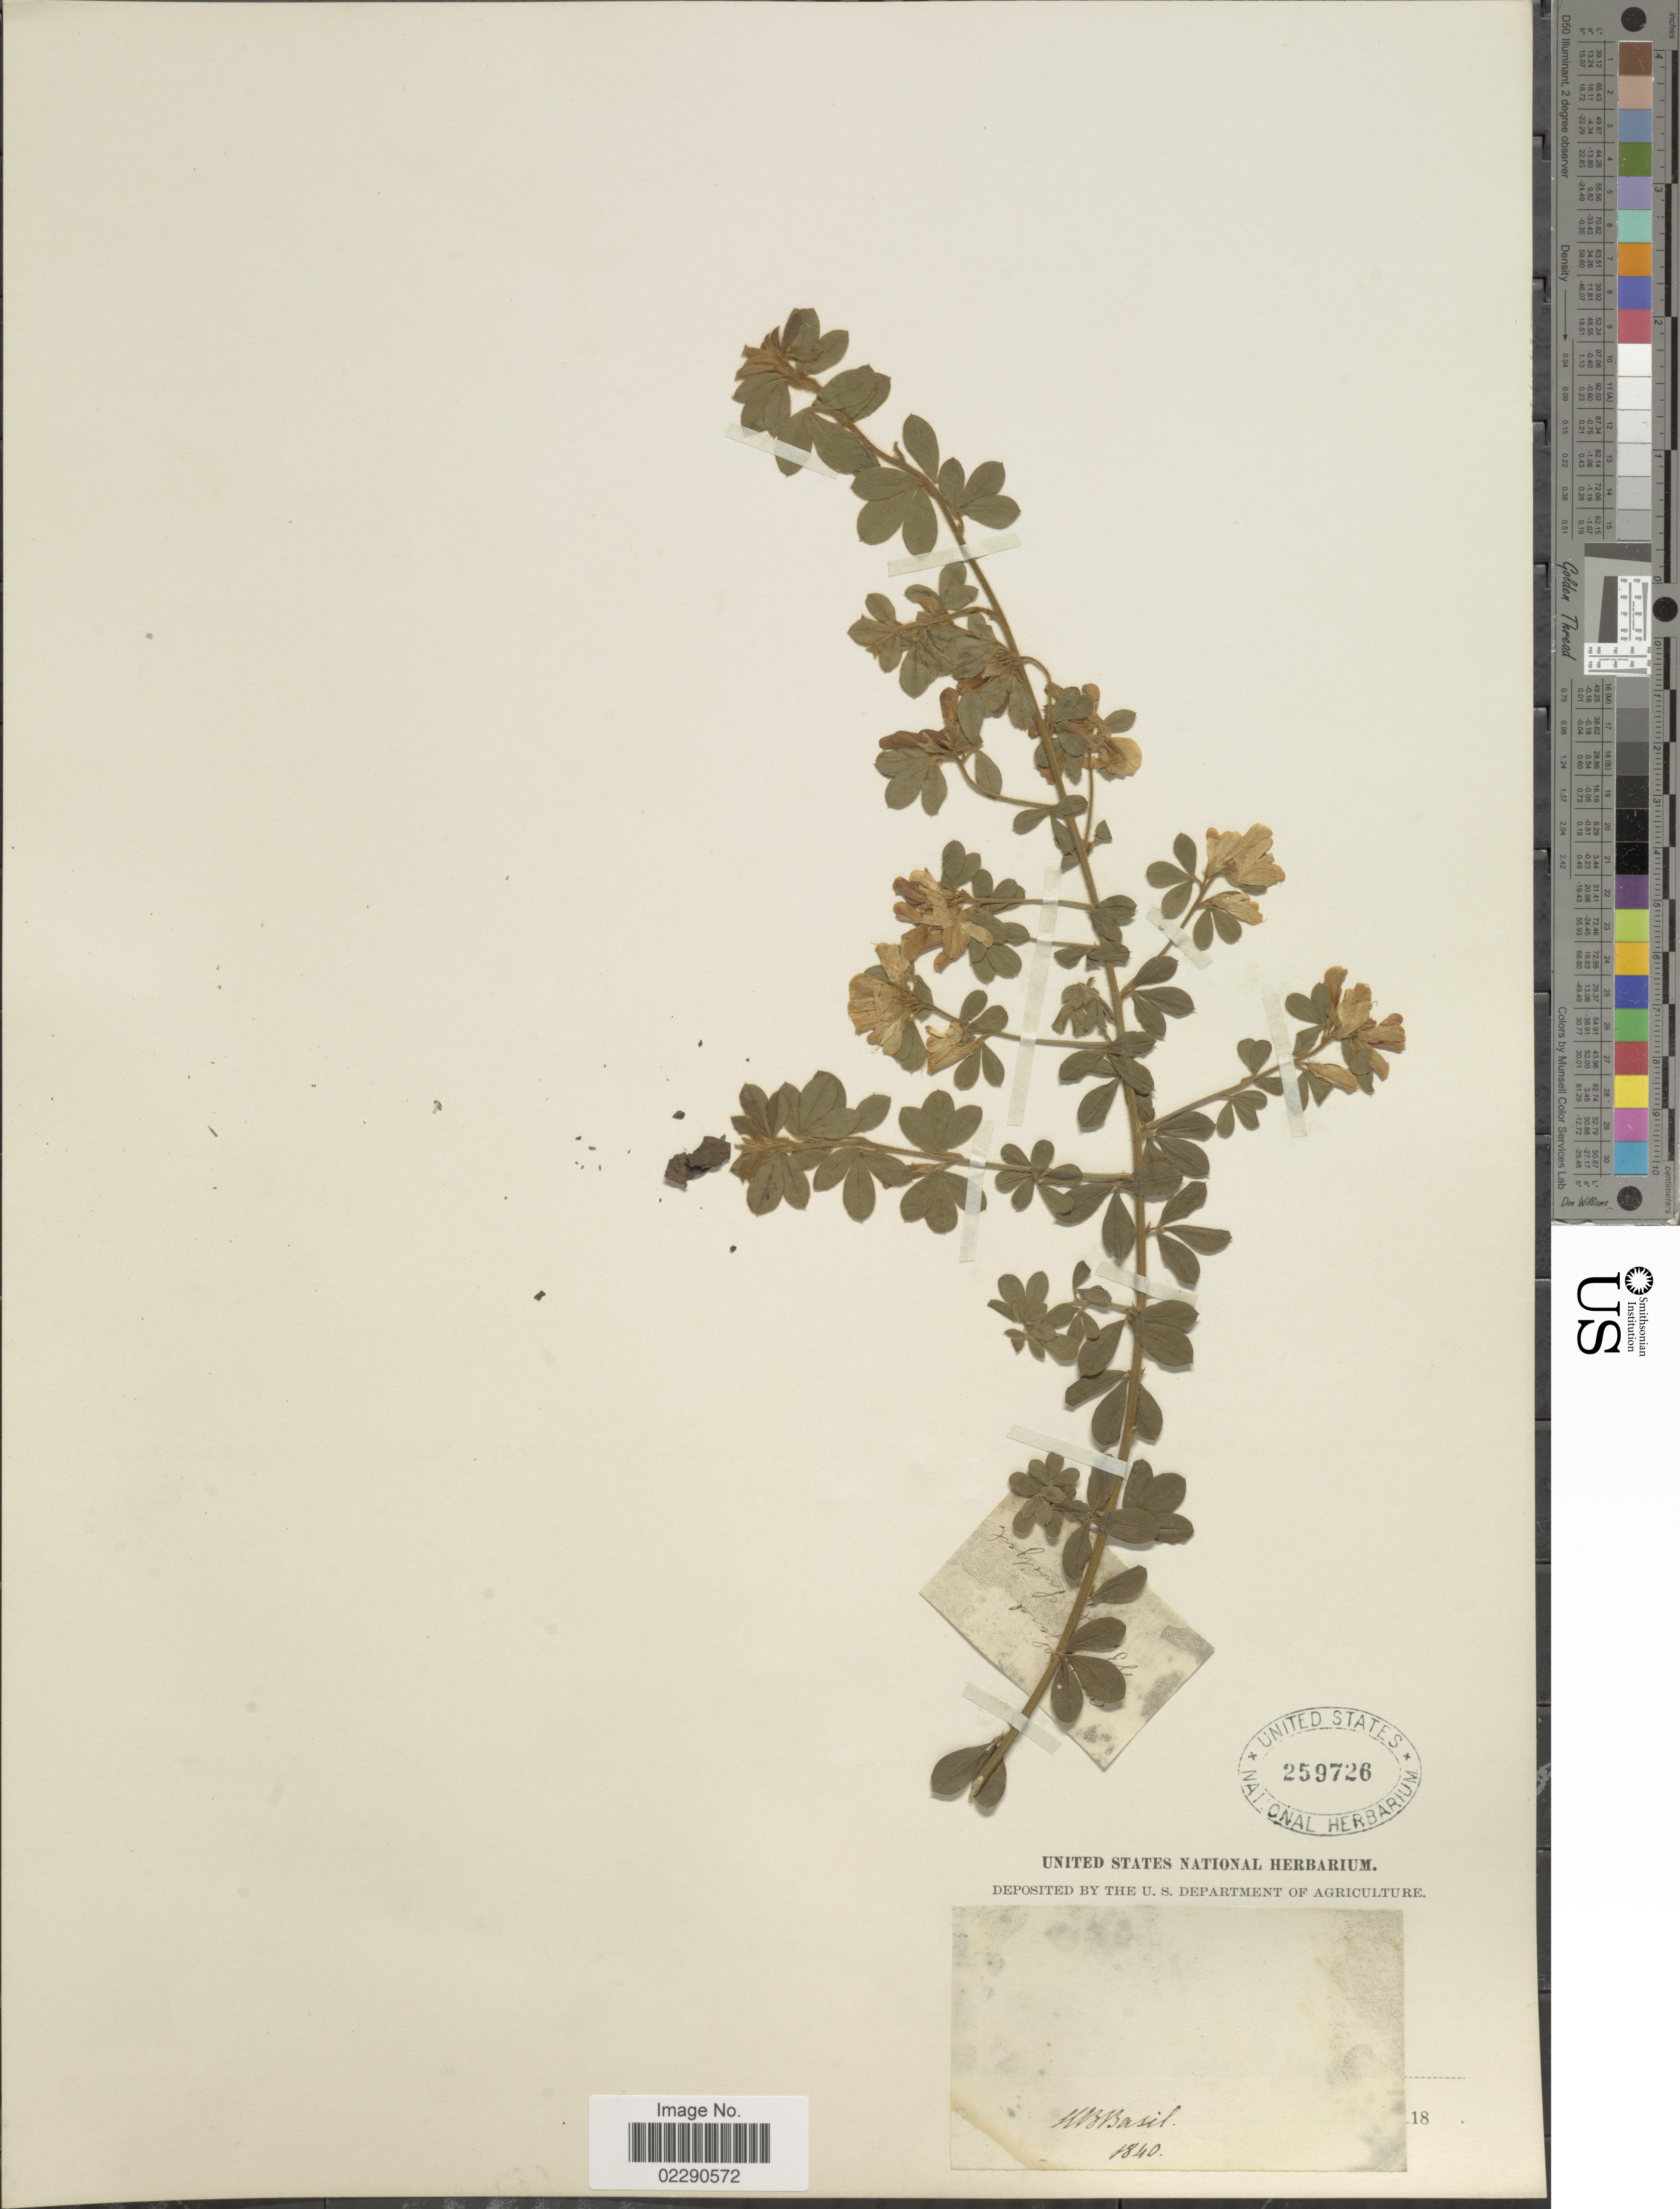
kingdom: Plantae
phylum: Tracheophyta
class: Magnoliopsida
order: Fabales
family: Fabaceae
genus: Genista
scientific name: Genista sp.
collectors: H. Basil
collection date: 1840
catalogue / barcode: US 259726